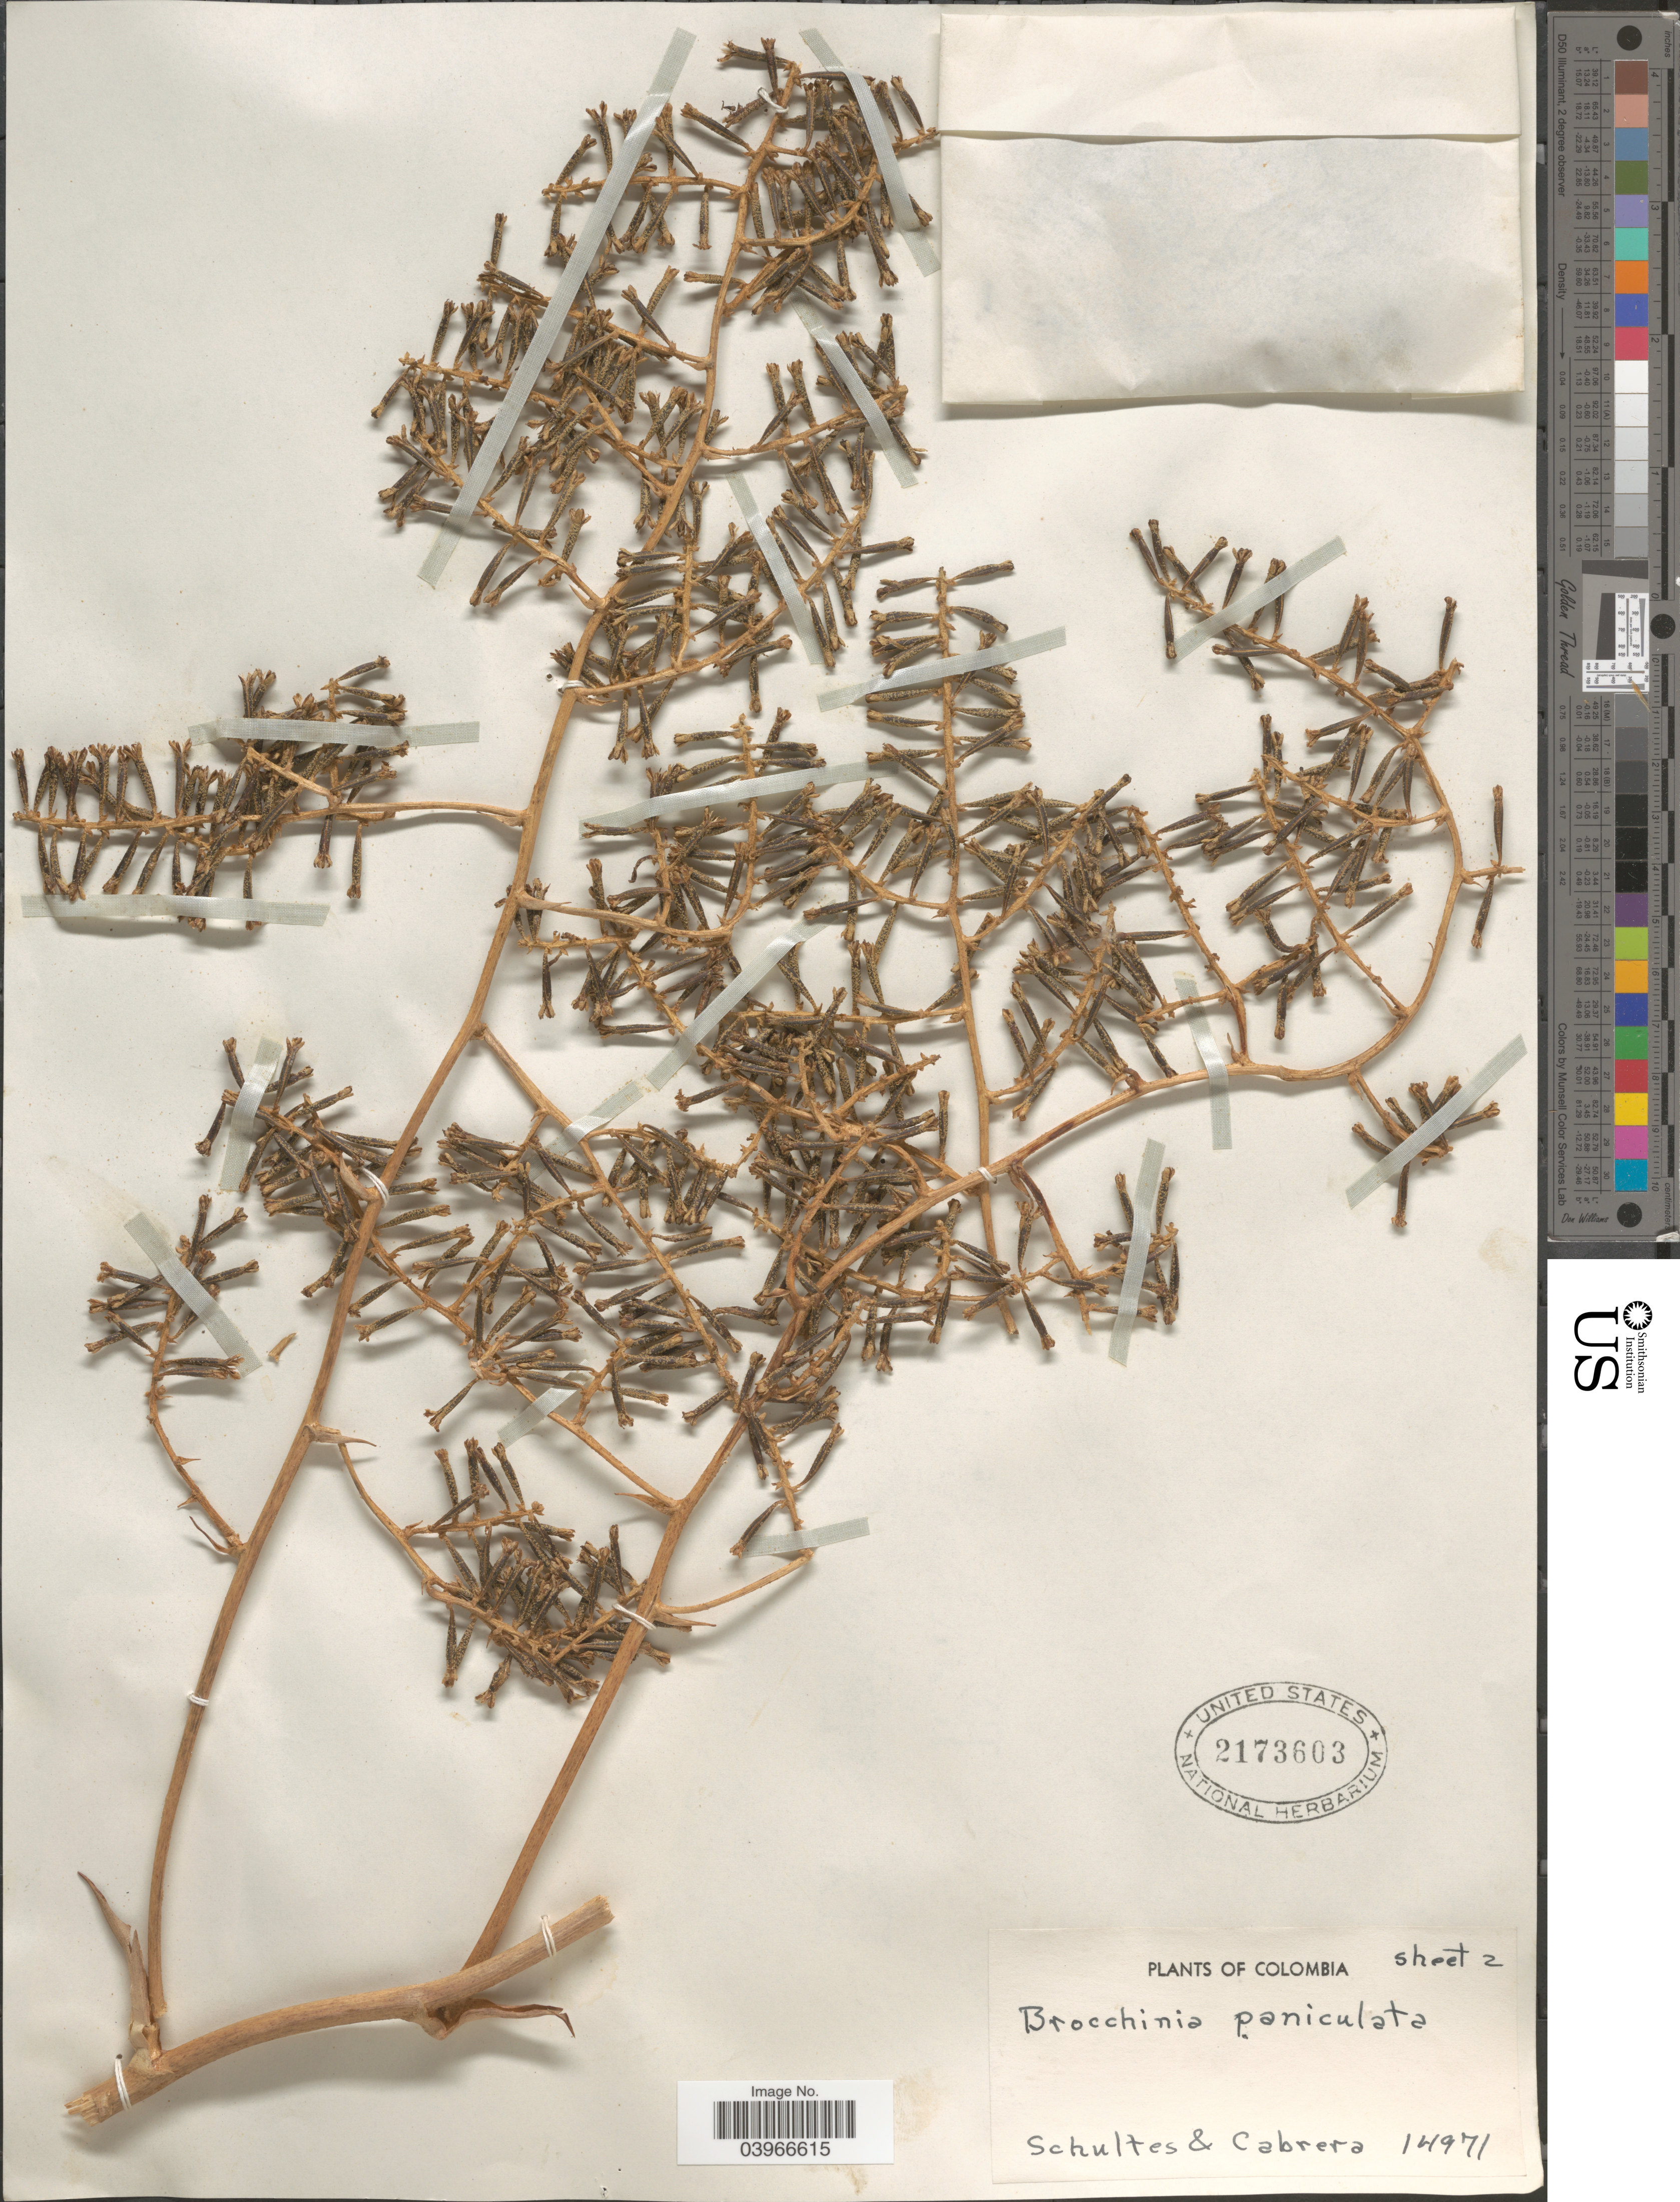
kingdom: Plantae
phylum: Tracheophyta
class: Liliopsida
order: Poales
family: Bromeliaceae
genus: Brocchinia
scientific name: Brocchinia paniculata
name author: Schult. f.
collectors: -- Schultes & Cabrera, --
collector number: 14971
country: Colombia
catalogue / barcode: US 2173603